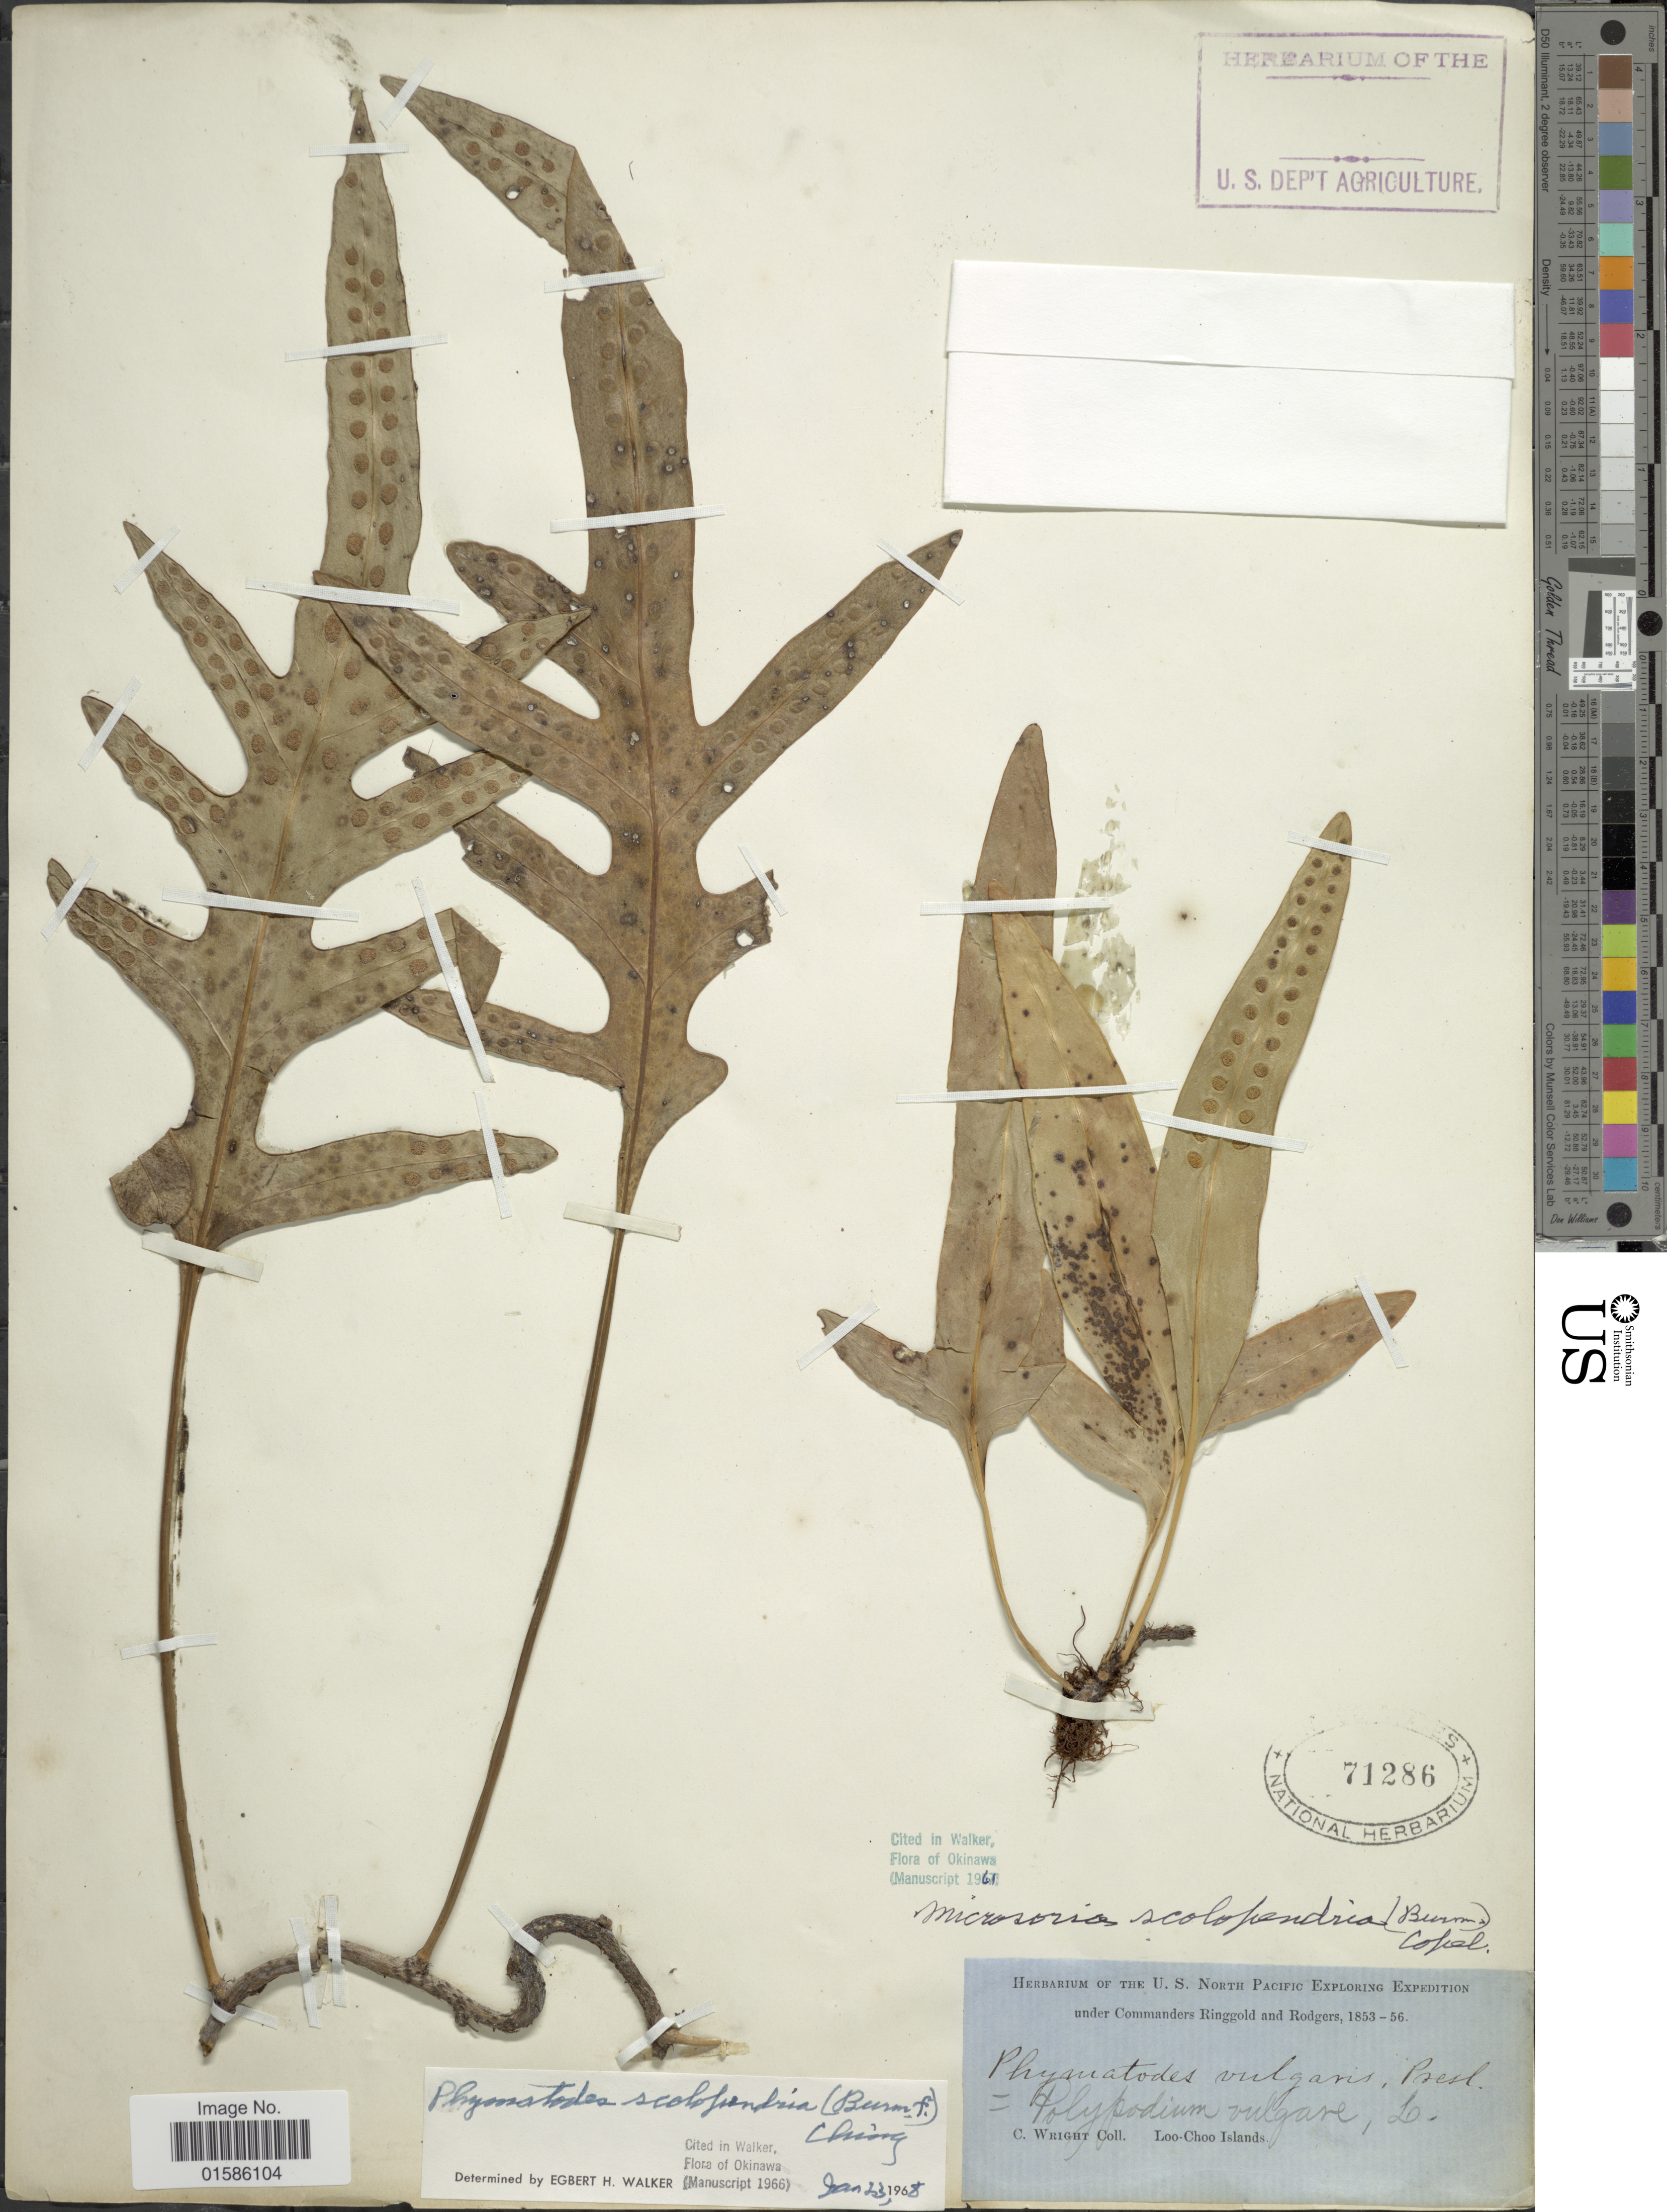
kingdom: Plantae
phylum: Tracheophyta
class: Polypodiopsida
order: Polypodiales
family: Polypodiaceae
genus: Microsorum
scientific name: Microsorum scolopendria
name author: (Burm. f.) Copel.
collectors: C. Wright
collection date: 1853/1856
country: Japan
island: Ryukyu Islands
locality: Loo-Choo Islands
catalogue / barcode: US 71286